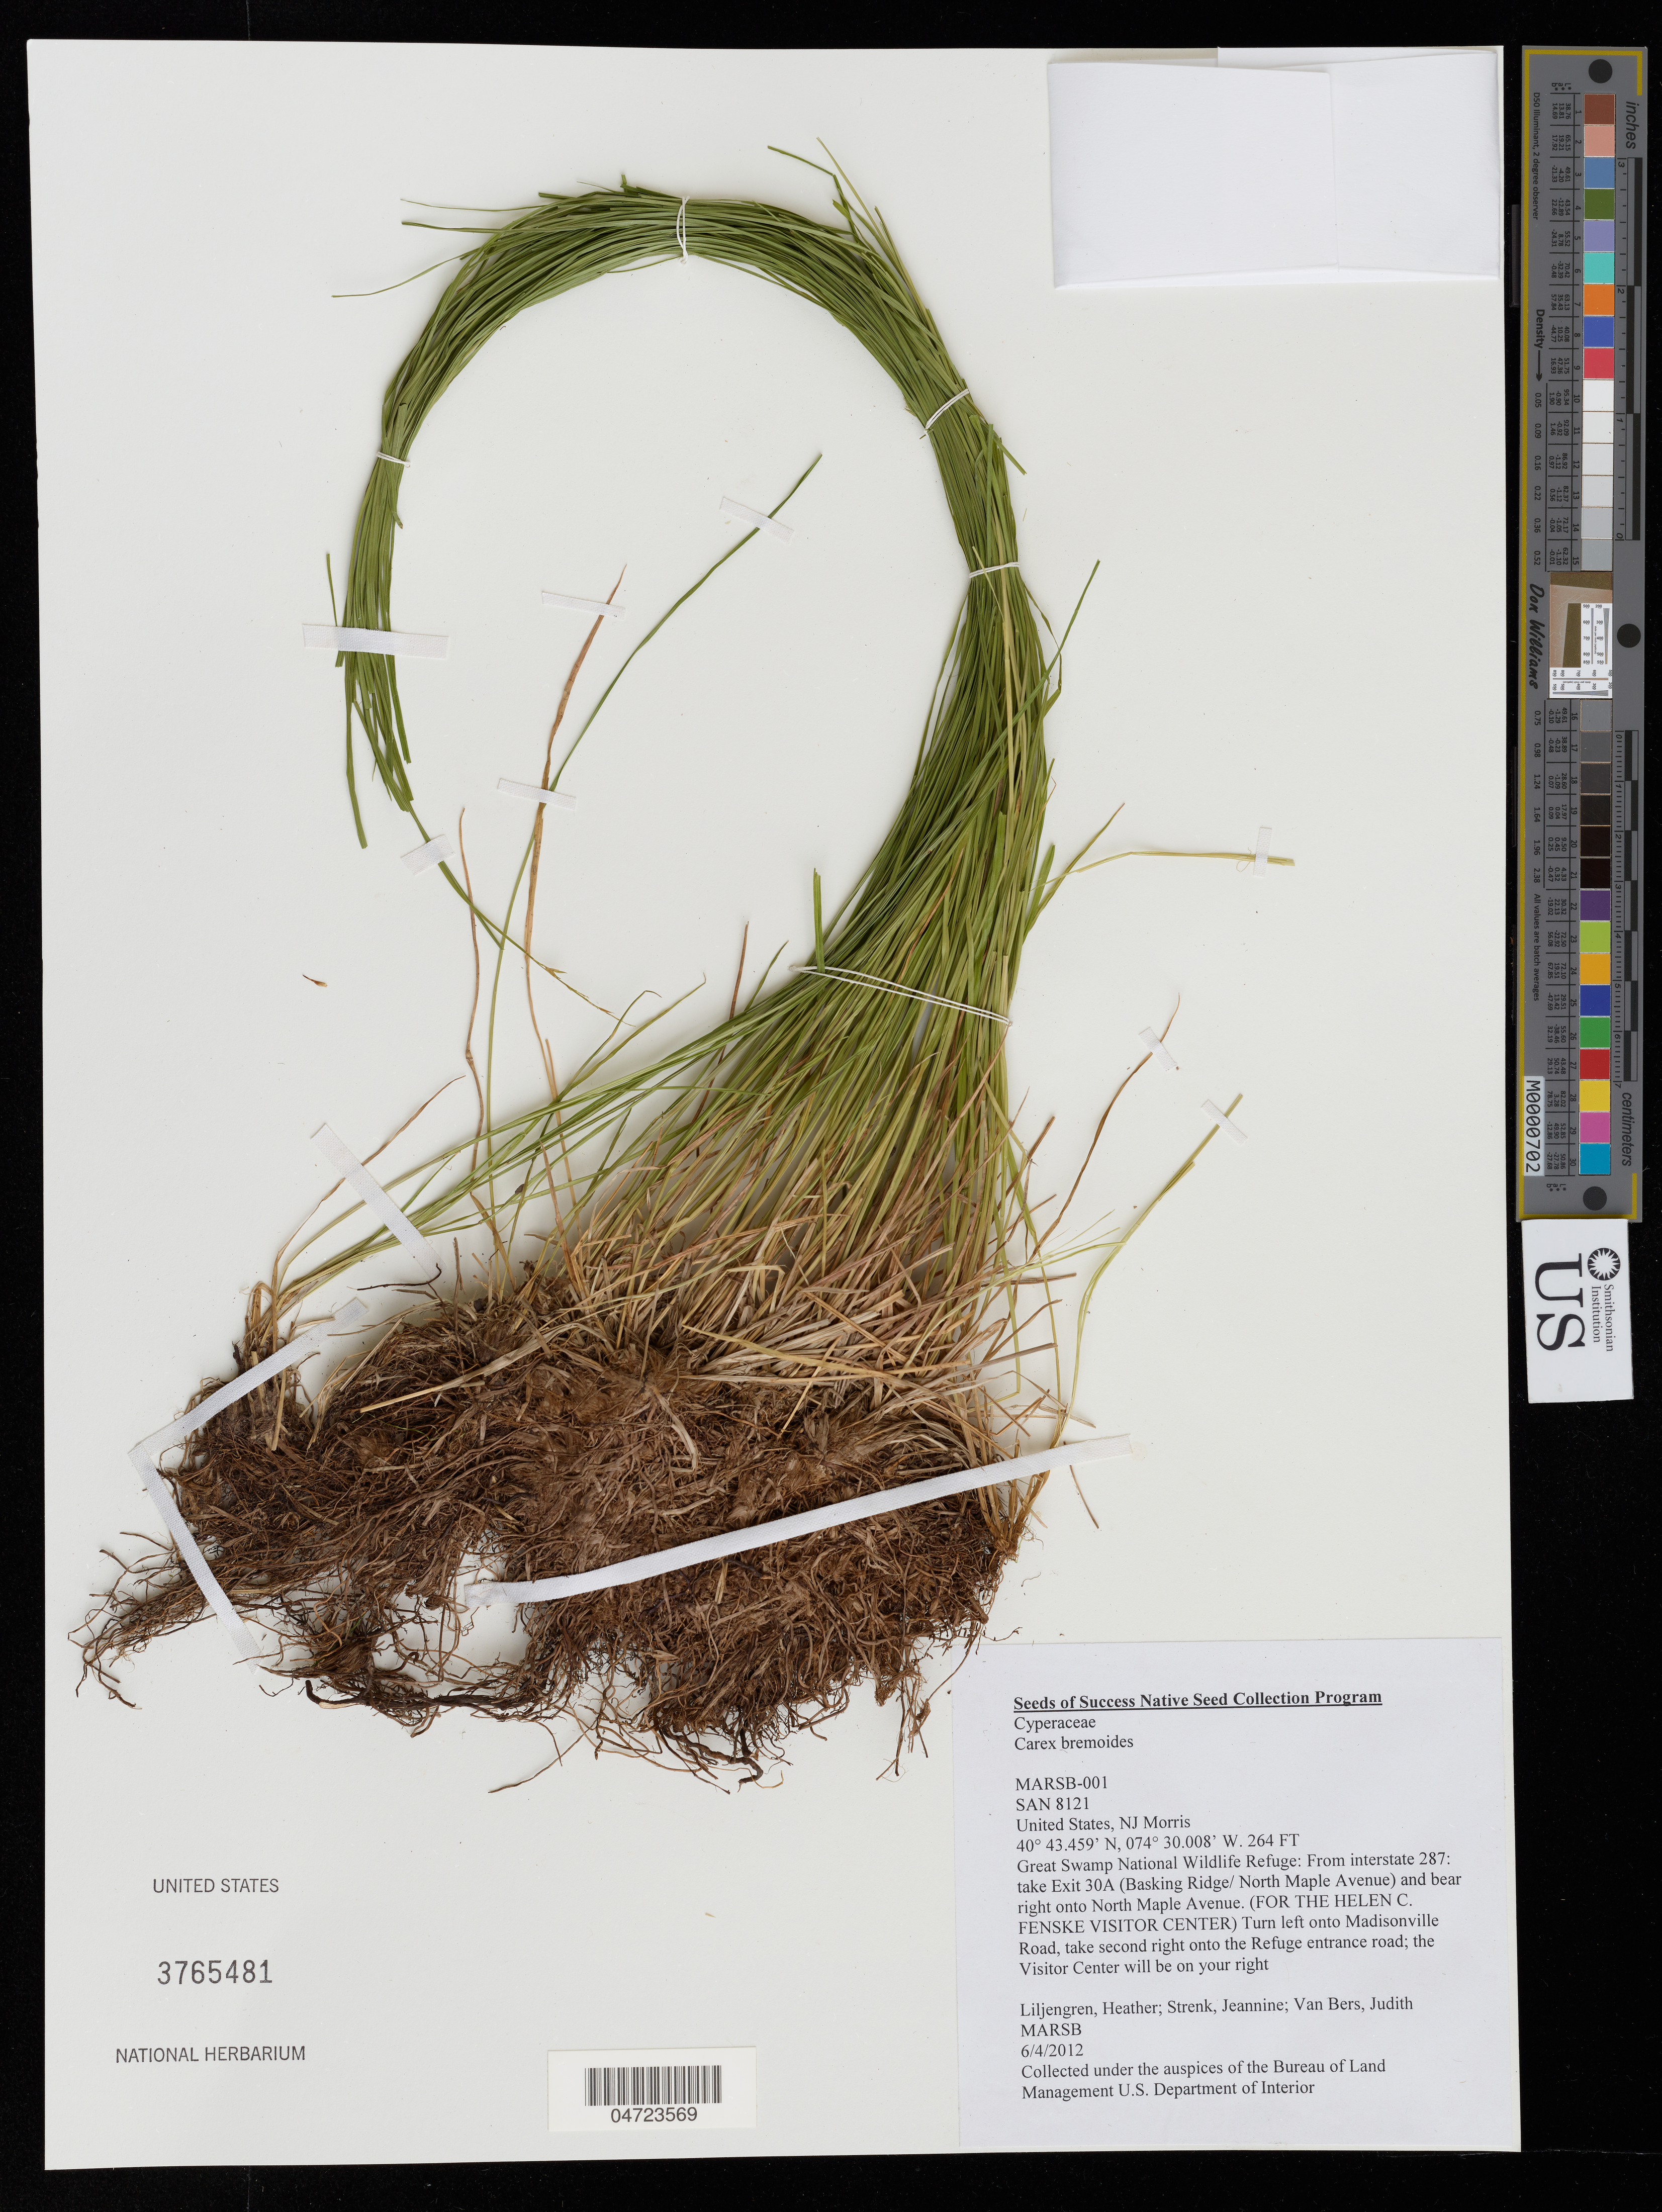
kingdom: Plantae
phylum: Tracheophyta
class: Liliopsida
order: Poales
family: Cyperaceae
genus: Carex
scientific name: Carex bromoides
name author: Willd.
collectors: H. Liljengren, J. Strenk & J. Van Bers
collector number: MARSB-001/SAN8121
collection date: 2012-06-04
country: United States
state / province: New Jersey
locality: Morris. Great Swamp National Wildlife Refuge: From interstate 287: take Exit 30A (Basking Ridge/ North Maple Avenue) and bear right onto North Maple Avenue. (FOR THE HELEN C. FENSKE VISITOR CENTER) Turn left onto Madisonville Road, take second right onto the Refuge entrance road; the Visitor Center will be on your right.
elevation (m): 80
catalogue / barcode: US 3765481